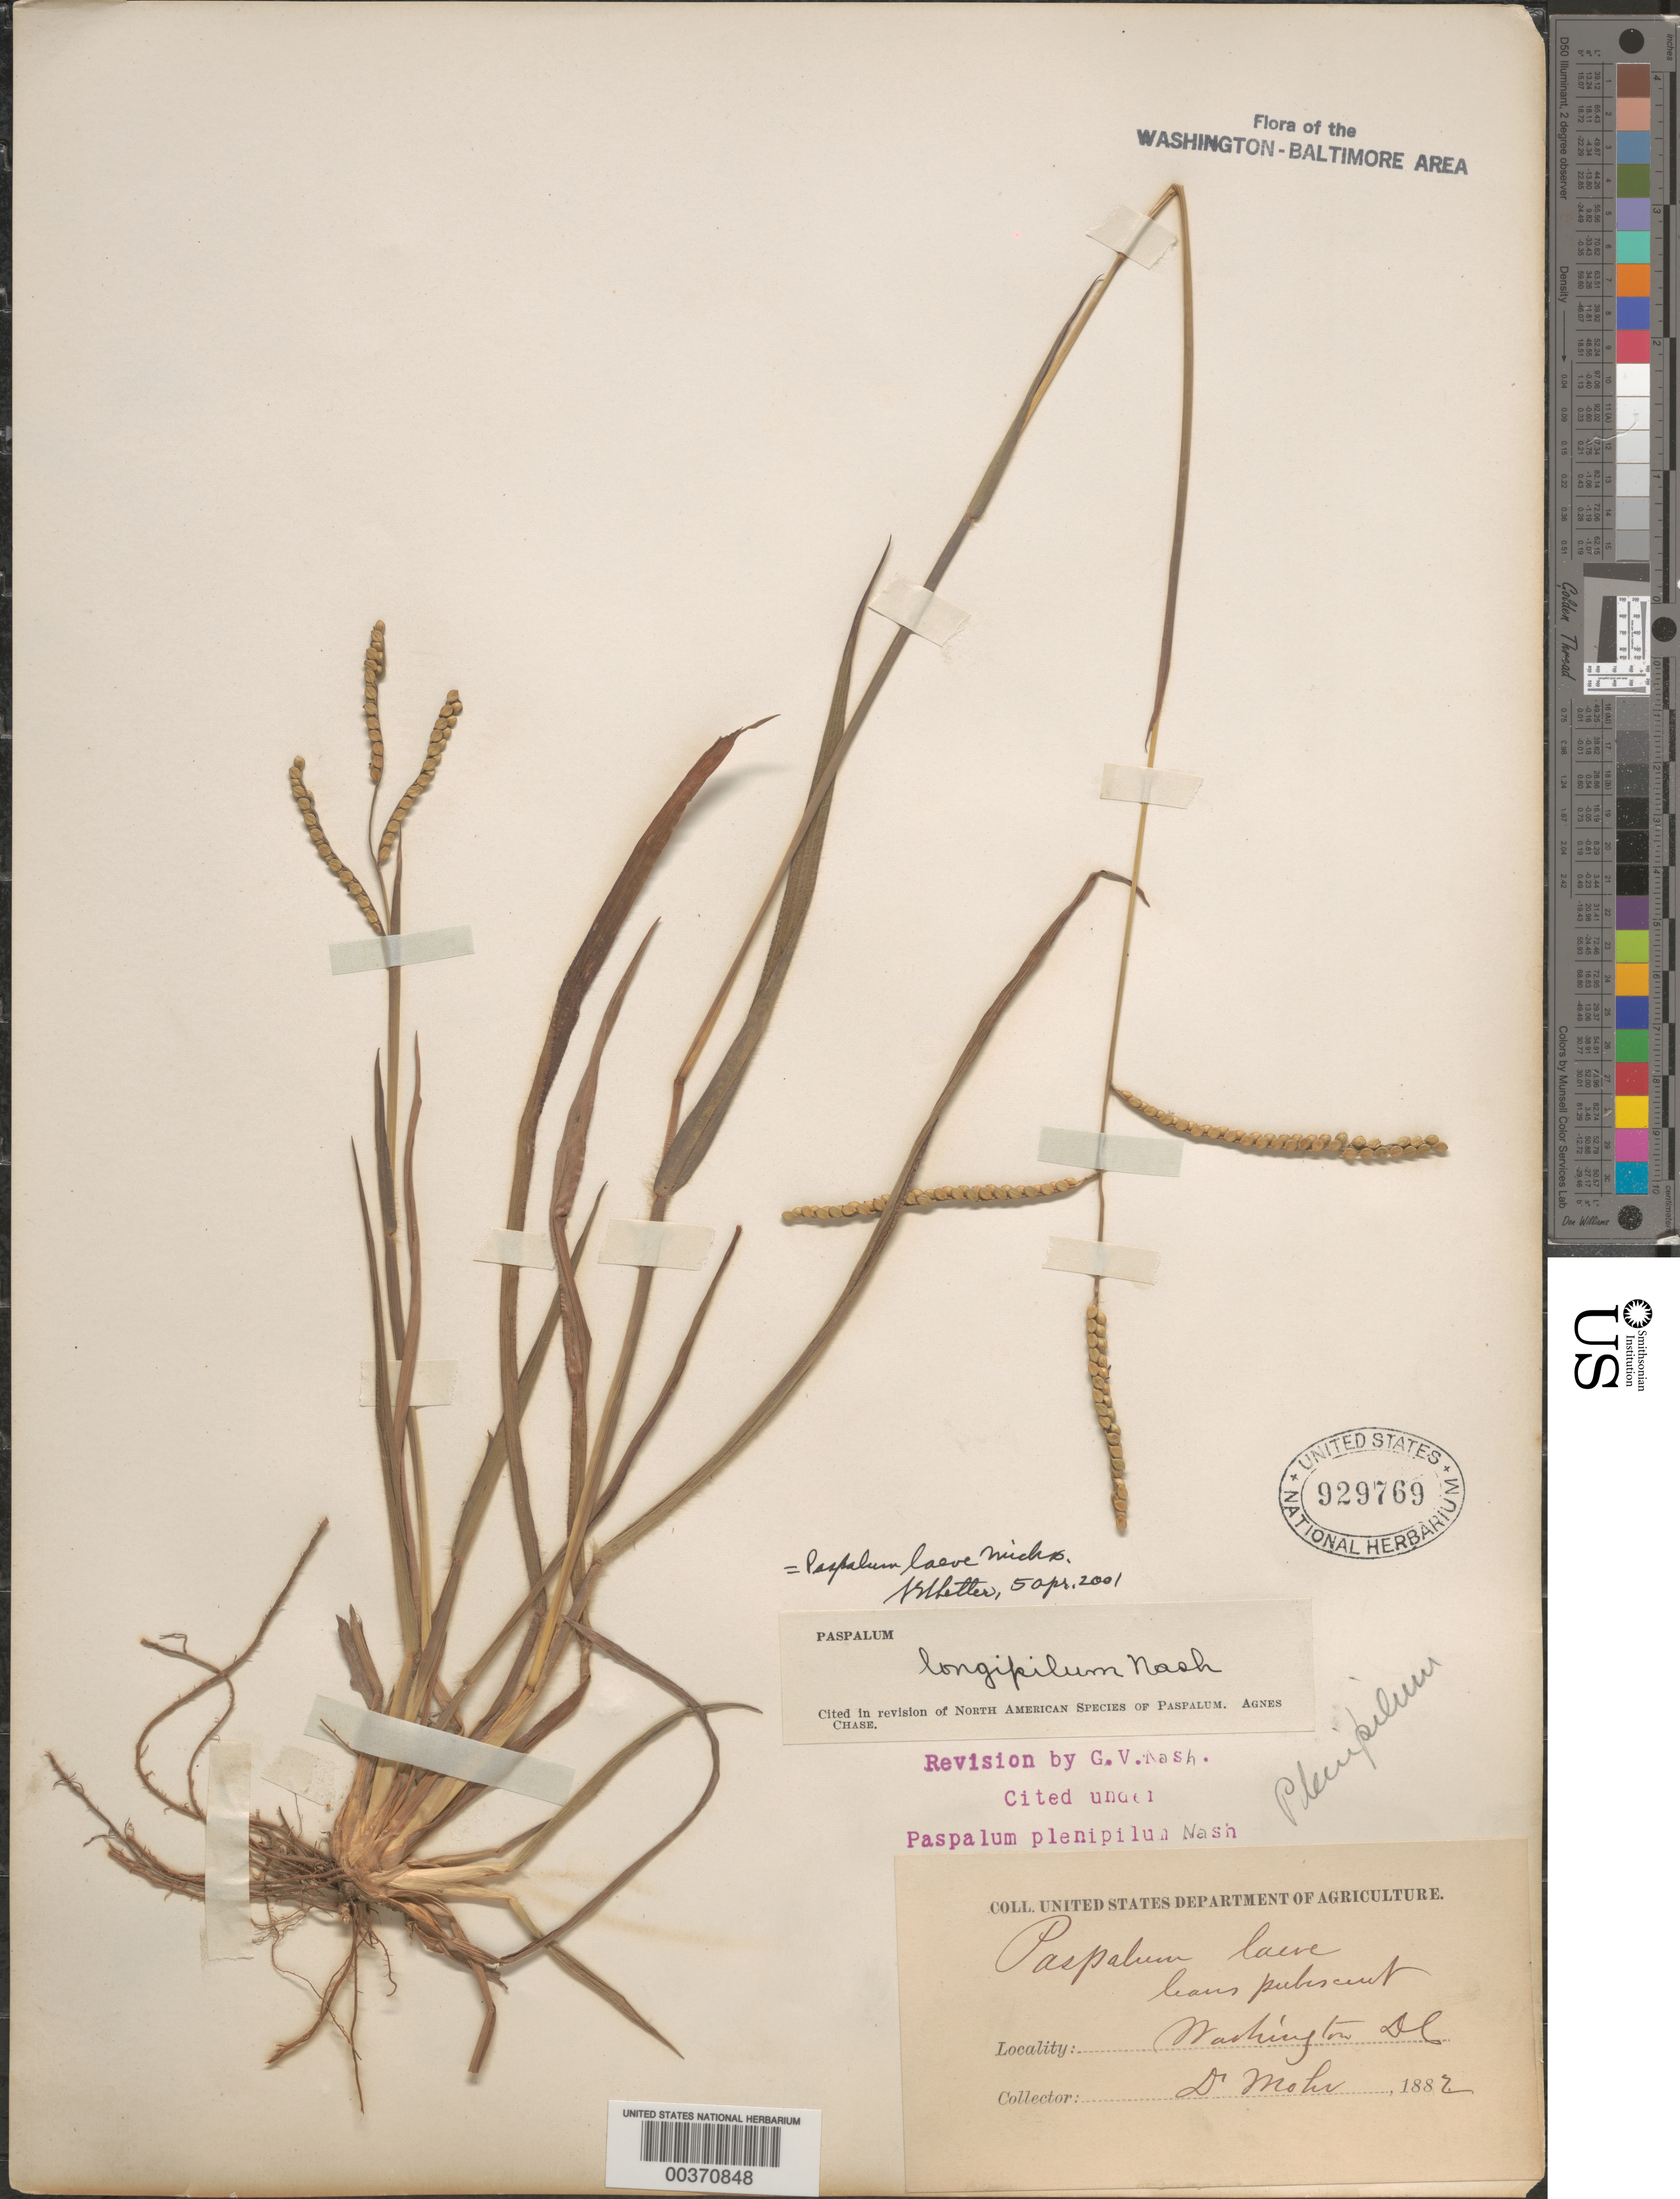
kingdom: Plantae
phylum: Tracheophyta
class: Liliopsida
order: Poales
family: Poaceae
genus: Paspalum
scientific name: Paspalum laeve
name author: Michx.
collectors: C. T. Mohr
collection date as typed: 1882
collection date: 1882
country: United States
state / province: District of Columbia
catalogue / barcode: US 929769